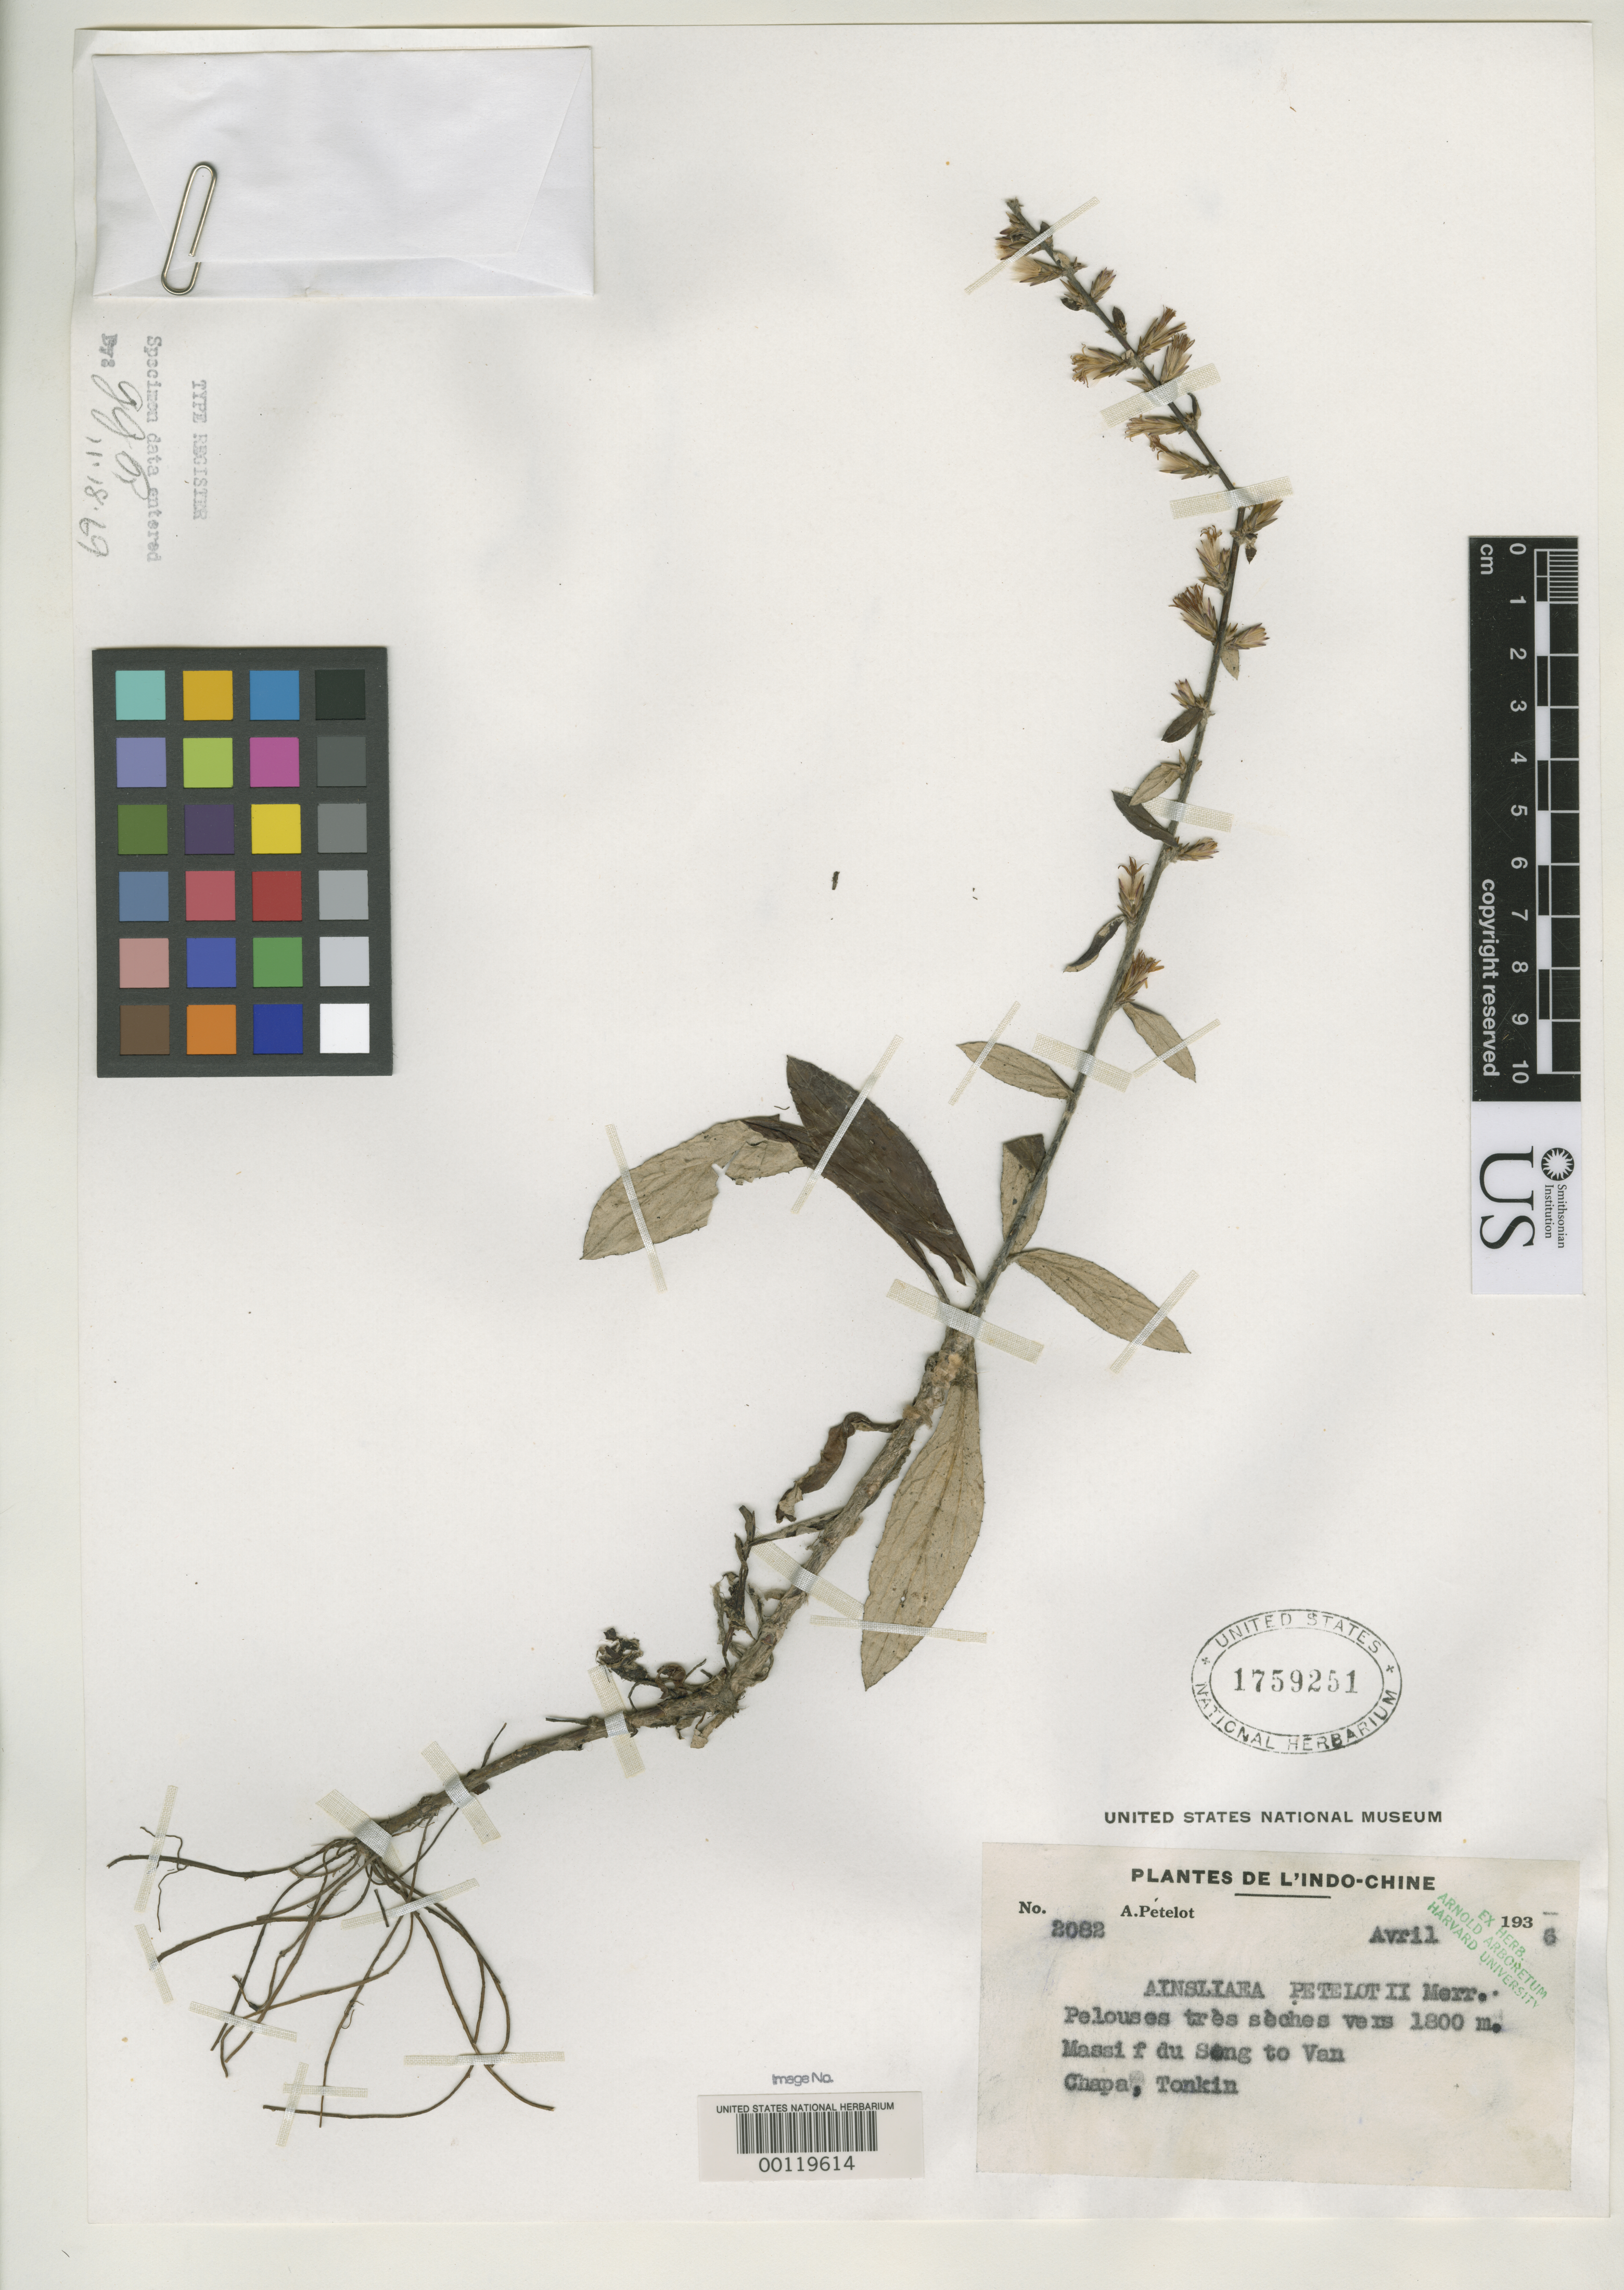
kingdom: Plantae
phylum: Tracheophyta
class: Magnoliopsida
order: Asterales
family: Asteraceae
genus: Ainsliaea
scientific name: Ainsliaea petelotii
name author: Merr.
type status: Type Collection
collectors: P. A. Pételot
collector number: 2082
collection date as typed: Apr 1936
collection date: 1936-04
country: Vietnam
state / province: Tonkin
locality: Between Massif du Song and Van Chapa.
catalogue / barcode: US 1759251